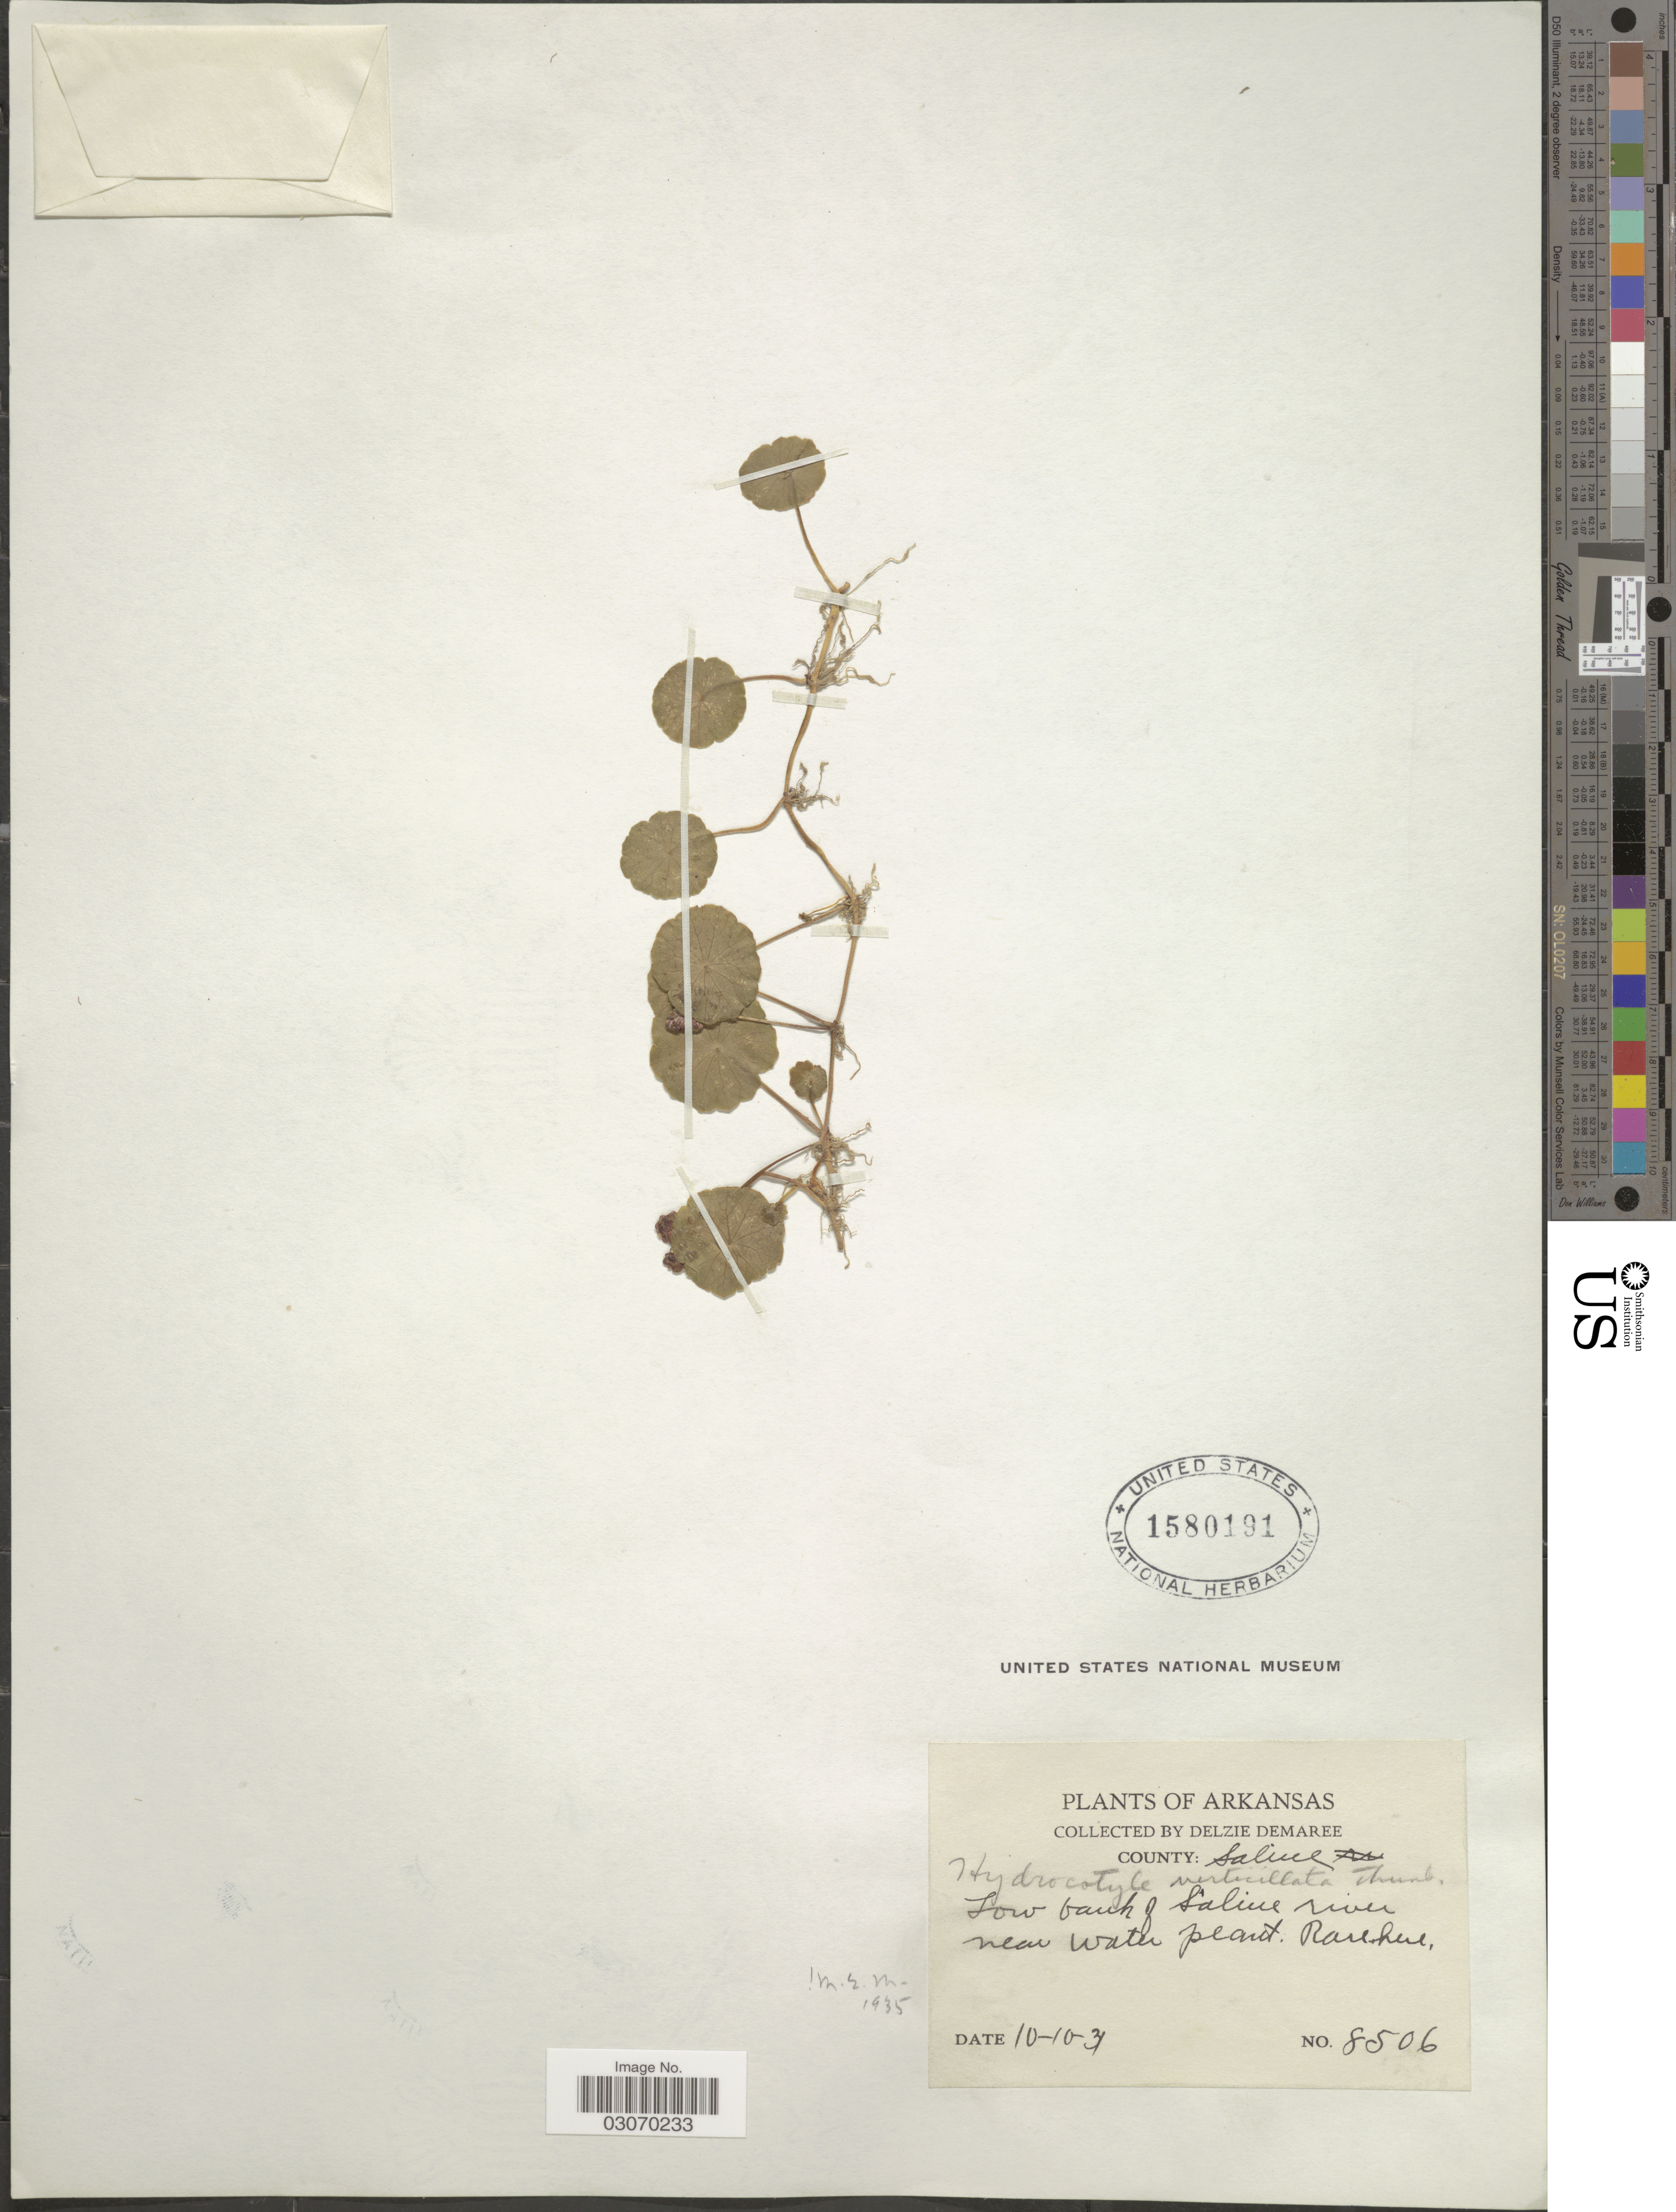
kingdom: Plantae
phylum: Tracheophyta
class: Magnoliopsida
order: Apiales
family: Araliaceae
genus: Hydrocotyle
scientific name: Hydrocotyle verticillata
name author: Thunb.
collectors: D. Demaree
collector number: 8506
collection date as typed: Transcribed d/m/y: 10/10/31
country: United States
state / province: Arkansas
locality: County: Saline.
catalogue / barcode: US 1580191